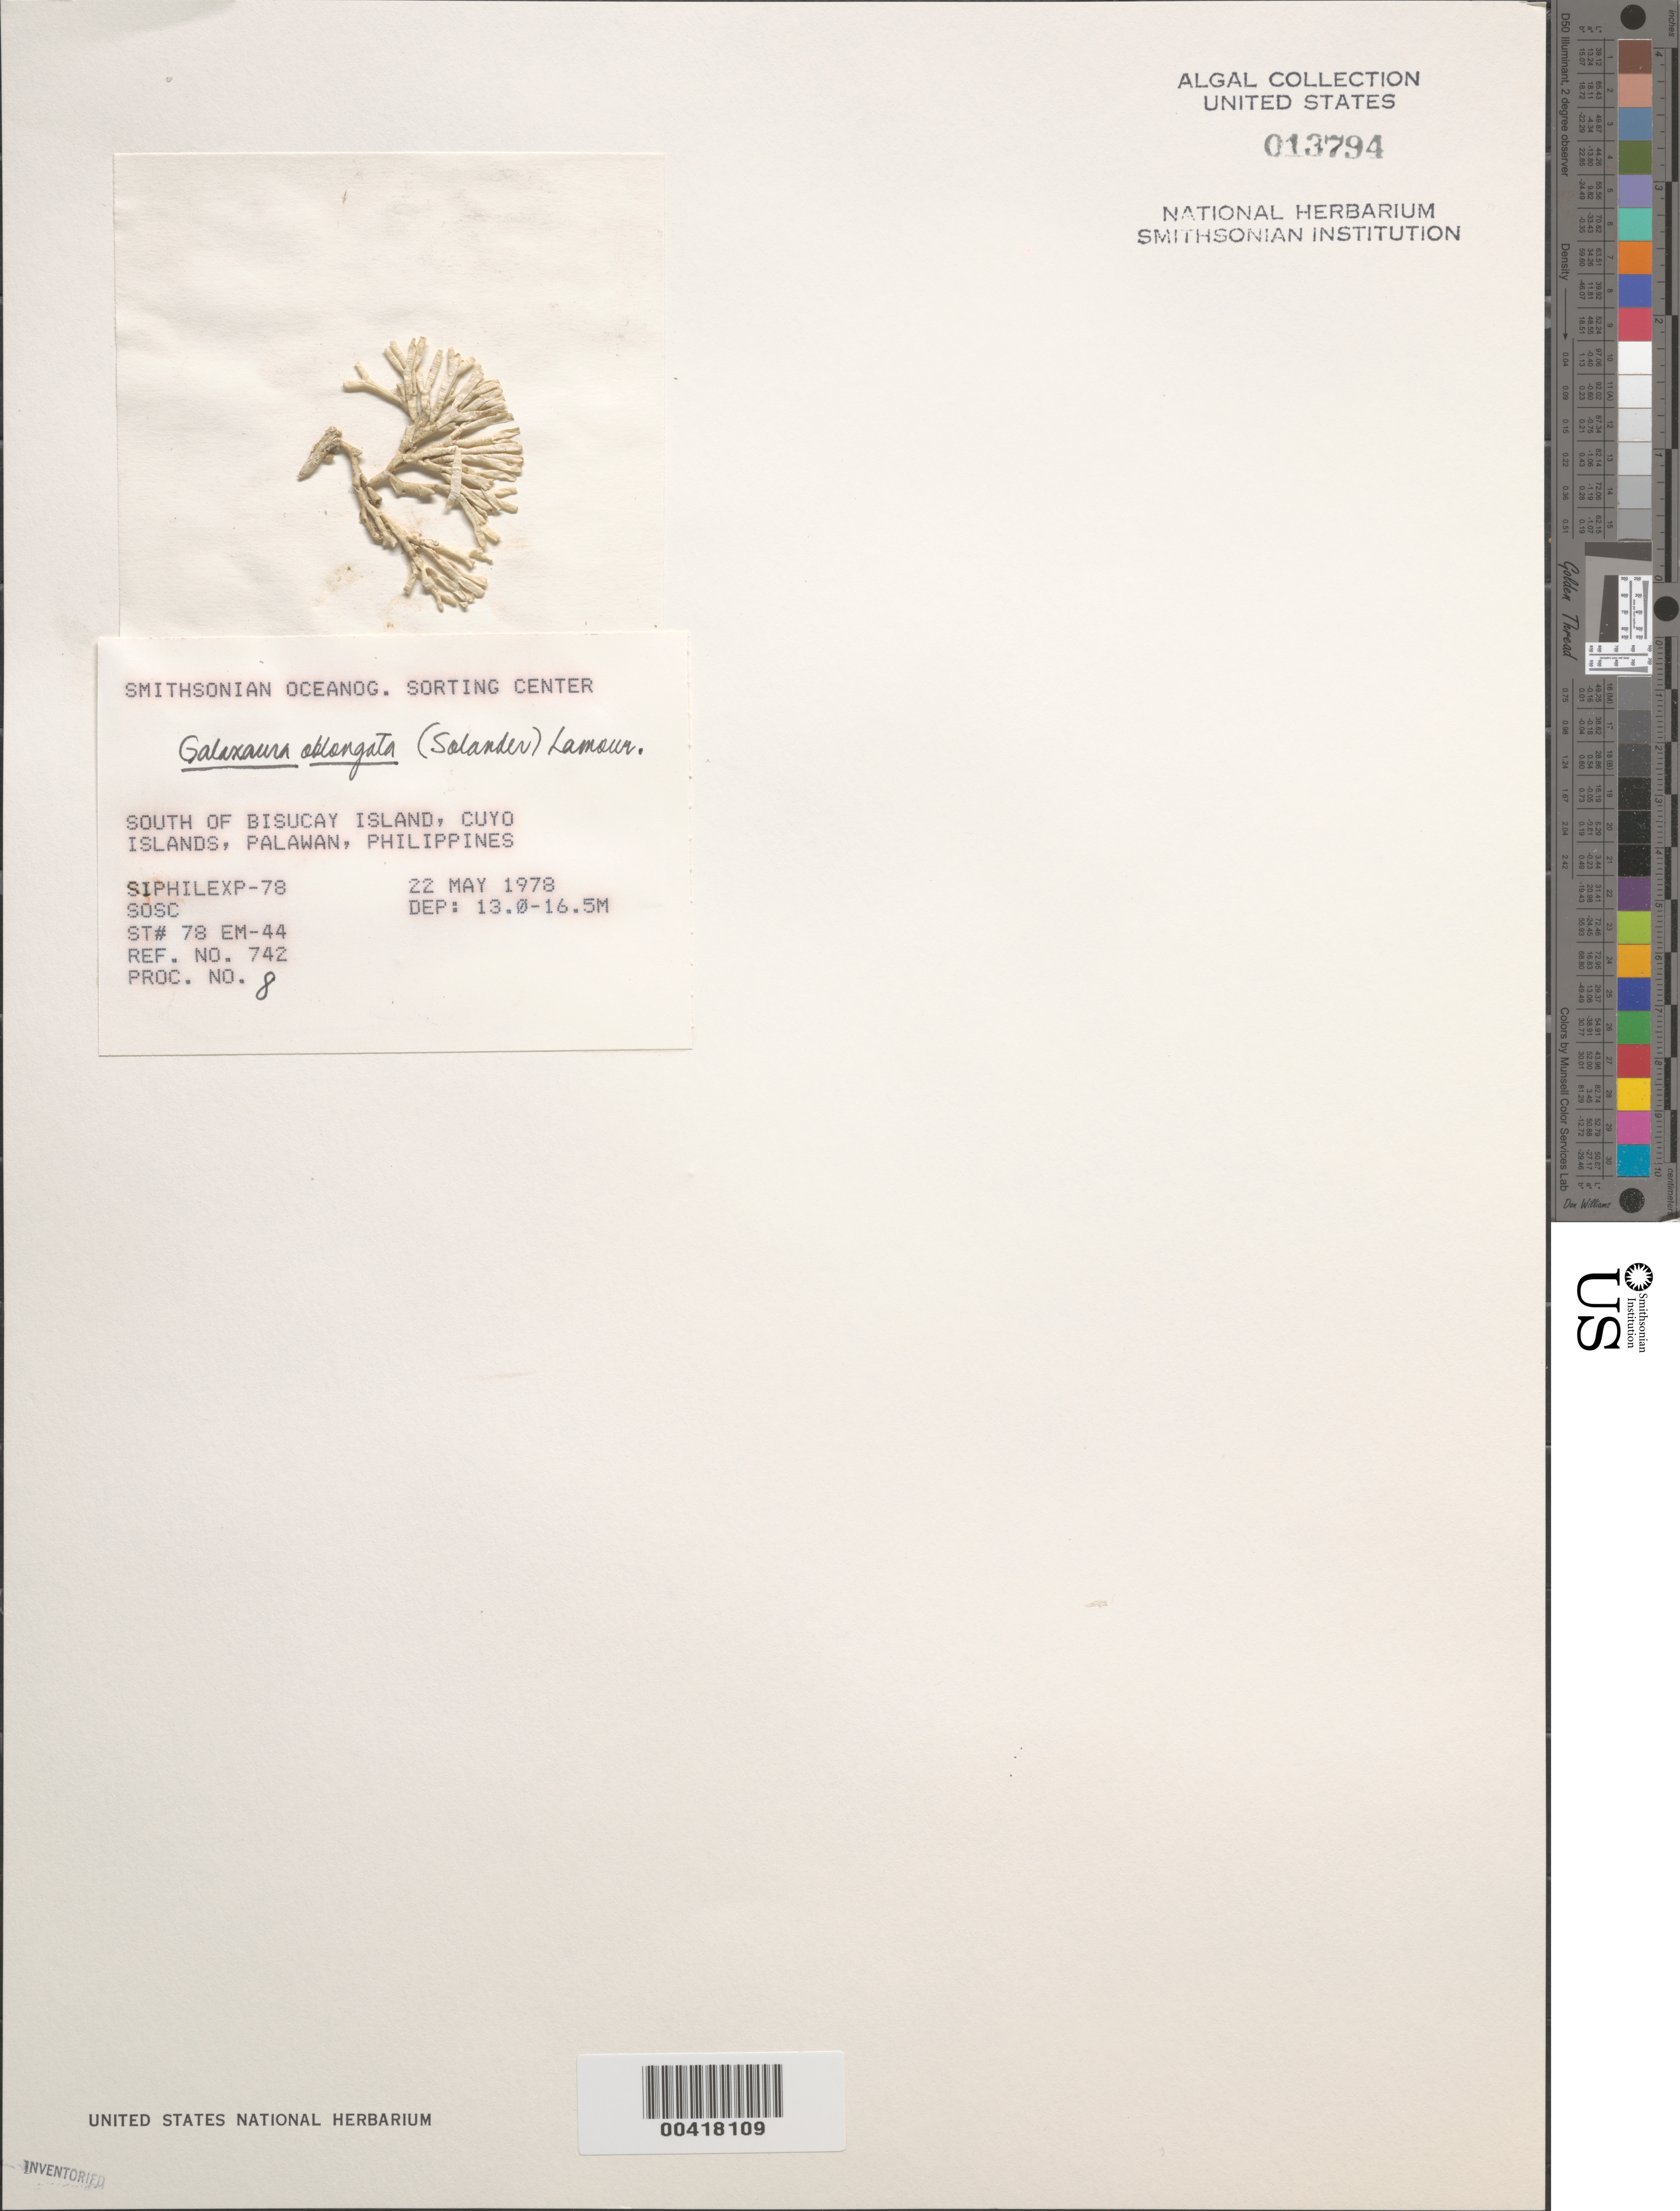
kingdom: Plantae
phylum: Rhodophyta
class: Florideophyceae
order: Nemaliales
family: Galaxauraceae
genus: Tricleocarpa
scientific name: Tricleocarpa fragilis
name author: (L.) Huisman & R.A. Towns.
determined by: Algae name updating Project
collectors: SOSC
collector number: Station 78 Em-44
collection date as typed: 22 May 1978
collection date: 1978-05-22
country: Philippines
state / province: Mimaropa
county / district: Palawan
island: Bisucay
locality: South of Bisucay Island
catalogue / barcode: US 13794